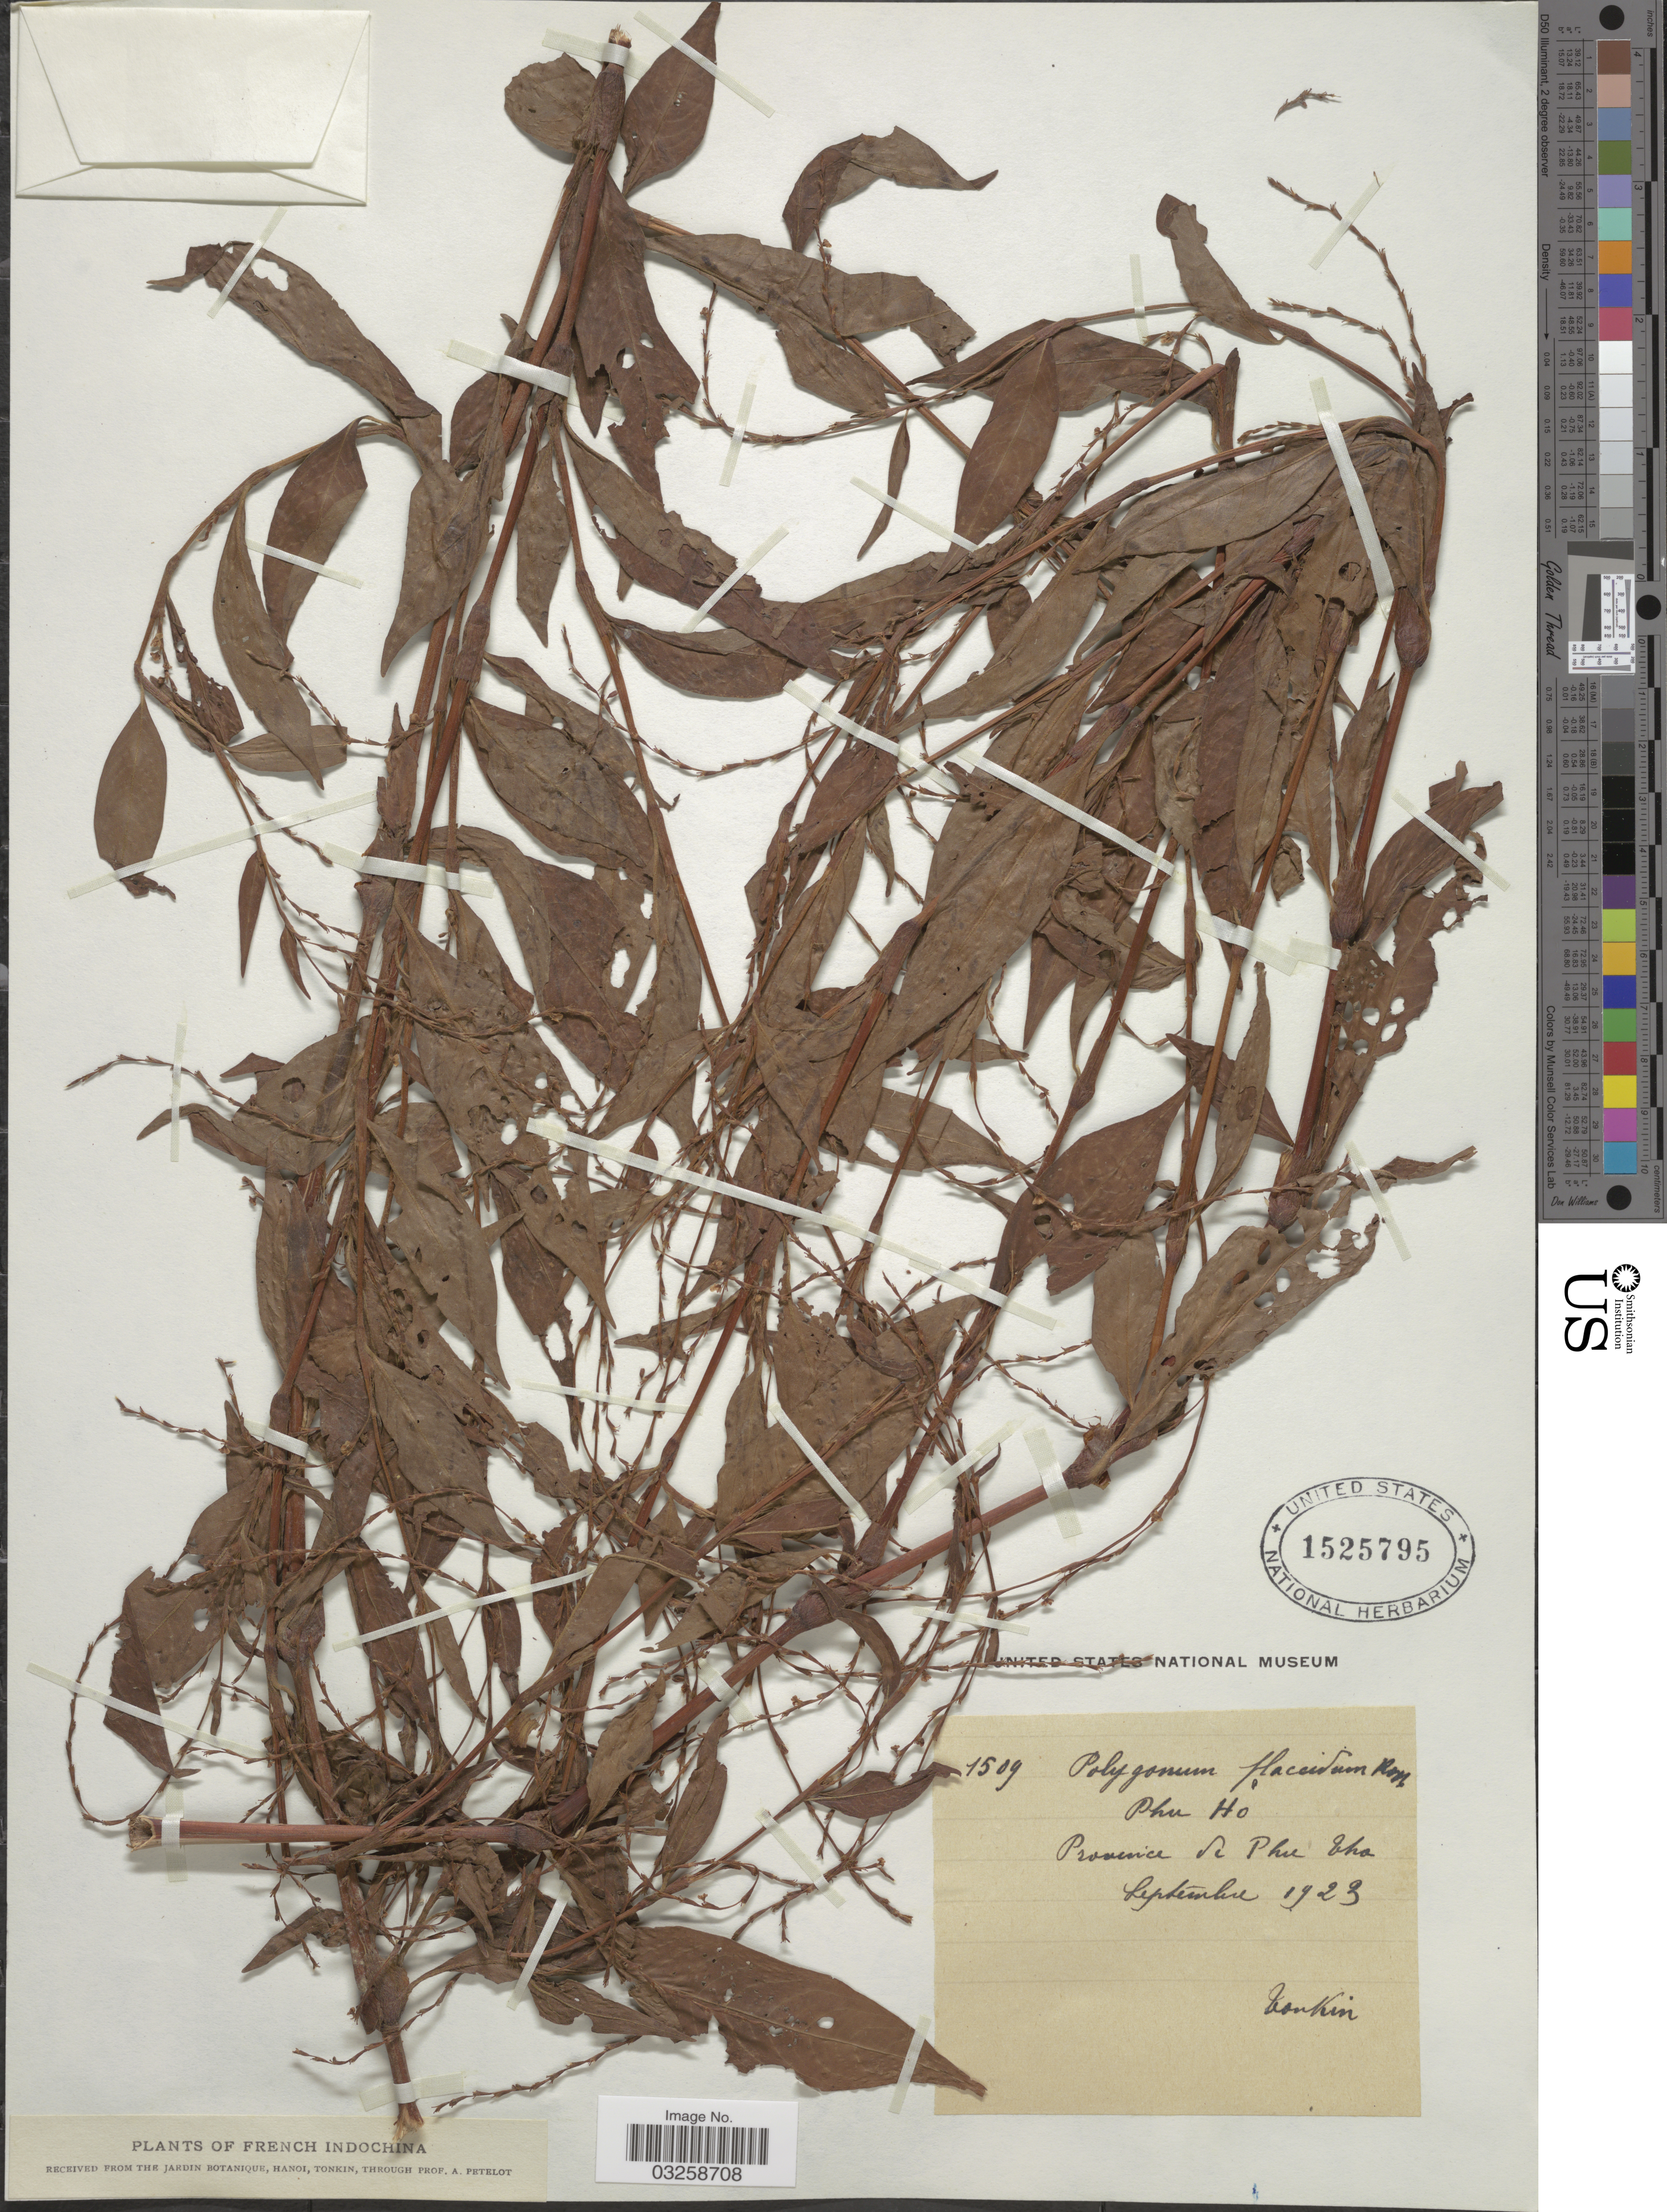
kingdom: Plantae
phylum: Tracheophyta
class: Magnoliopsida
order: Caryophyllales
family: Polygonaceae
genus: Polygonum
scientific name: Polygonum hydropiper var. flaccidum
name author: (Meisn.) Steward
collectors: P. A. Pételot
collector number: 1509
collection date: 1923-09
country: Vietnam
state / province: Phu Tho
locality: Phu Ho. French Indochina.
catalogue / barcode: US 1525795